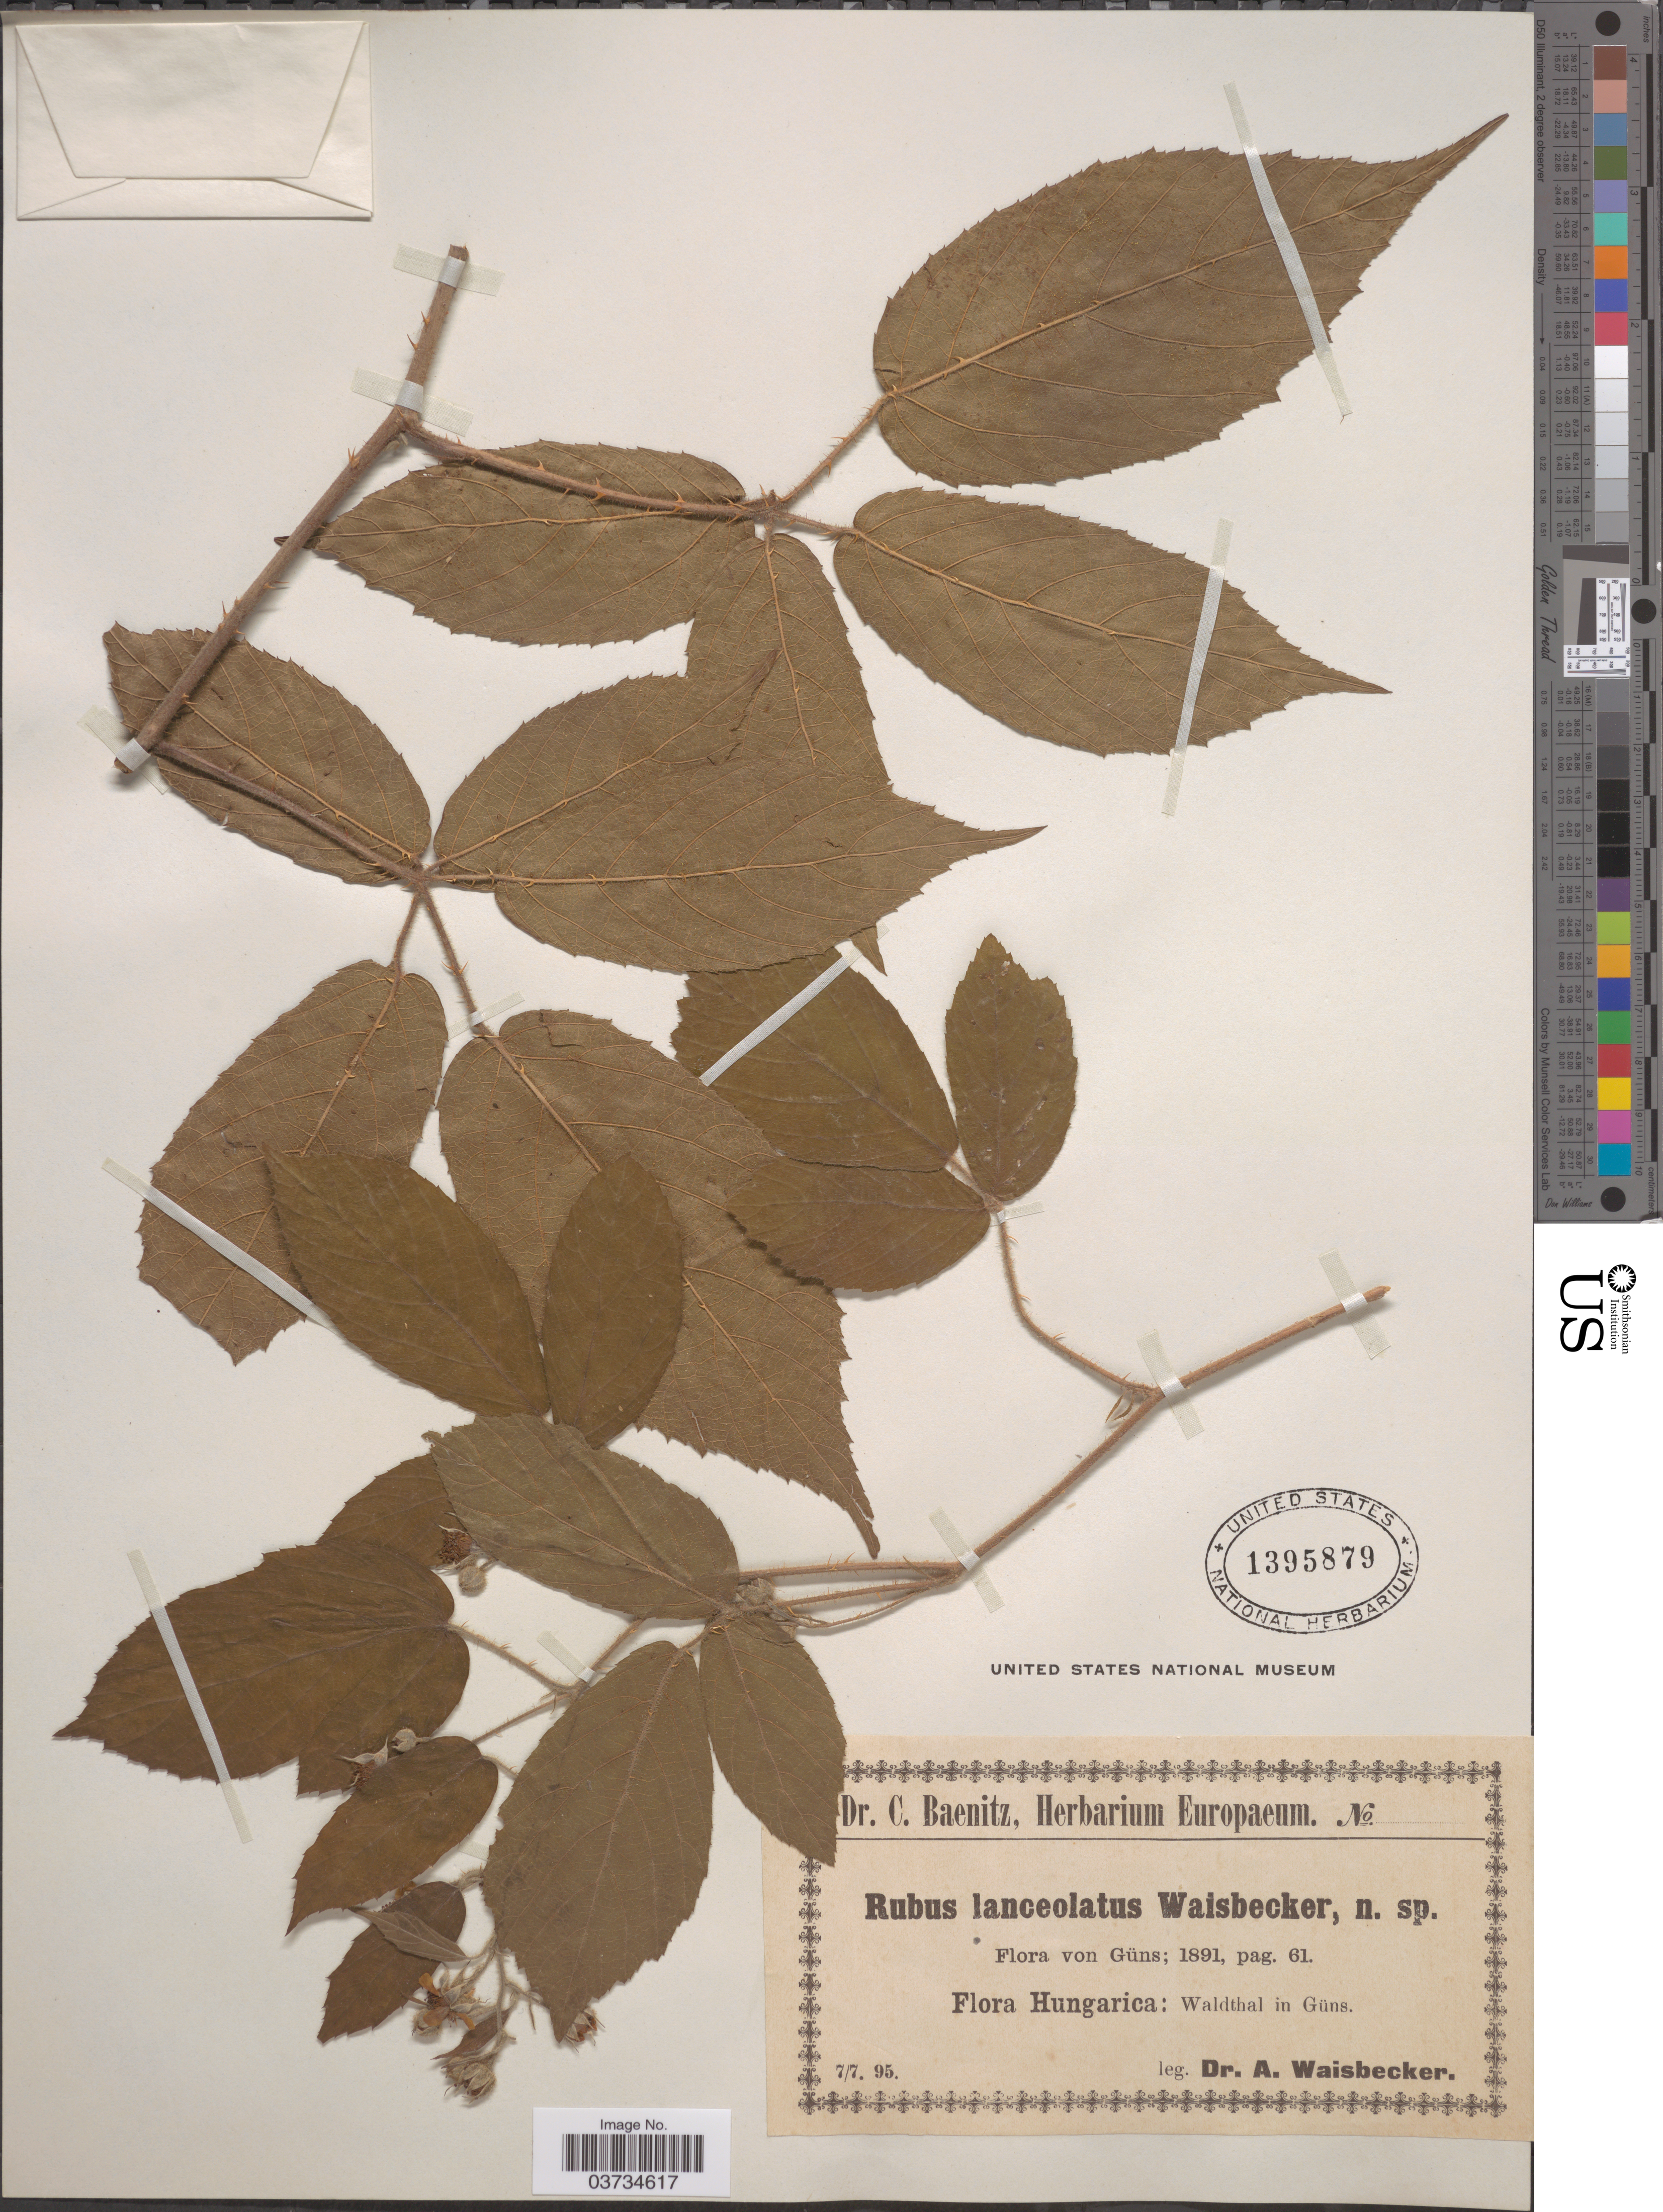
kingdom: Plantae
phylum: Tracheophyta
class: Magnoliopsida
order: Rosales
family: Rosaceae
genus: Rubus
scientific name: Rubus lanceolatus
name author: Waisb.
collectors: A. Waisbecker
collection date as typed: Transcribed d/m/y: 7/7/95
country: Hungary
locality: Waldthal in Güns.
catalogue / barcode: US 1395879